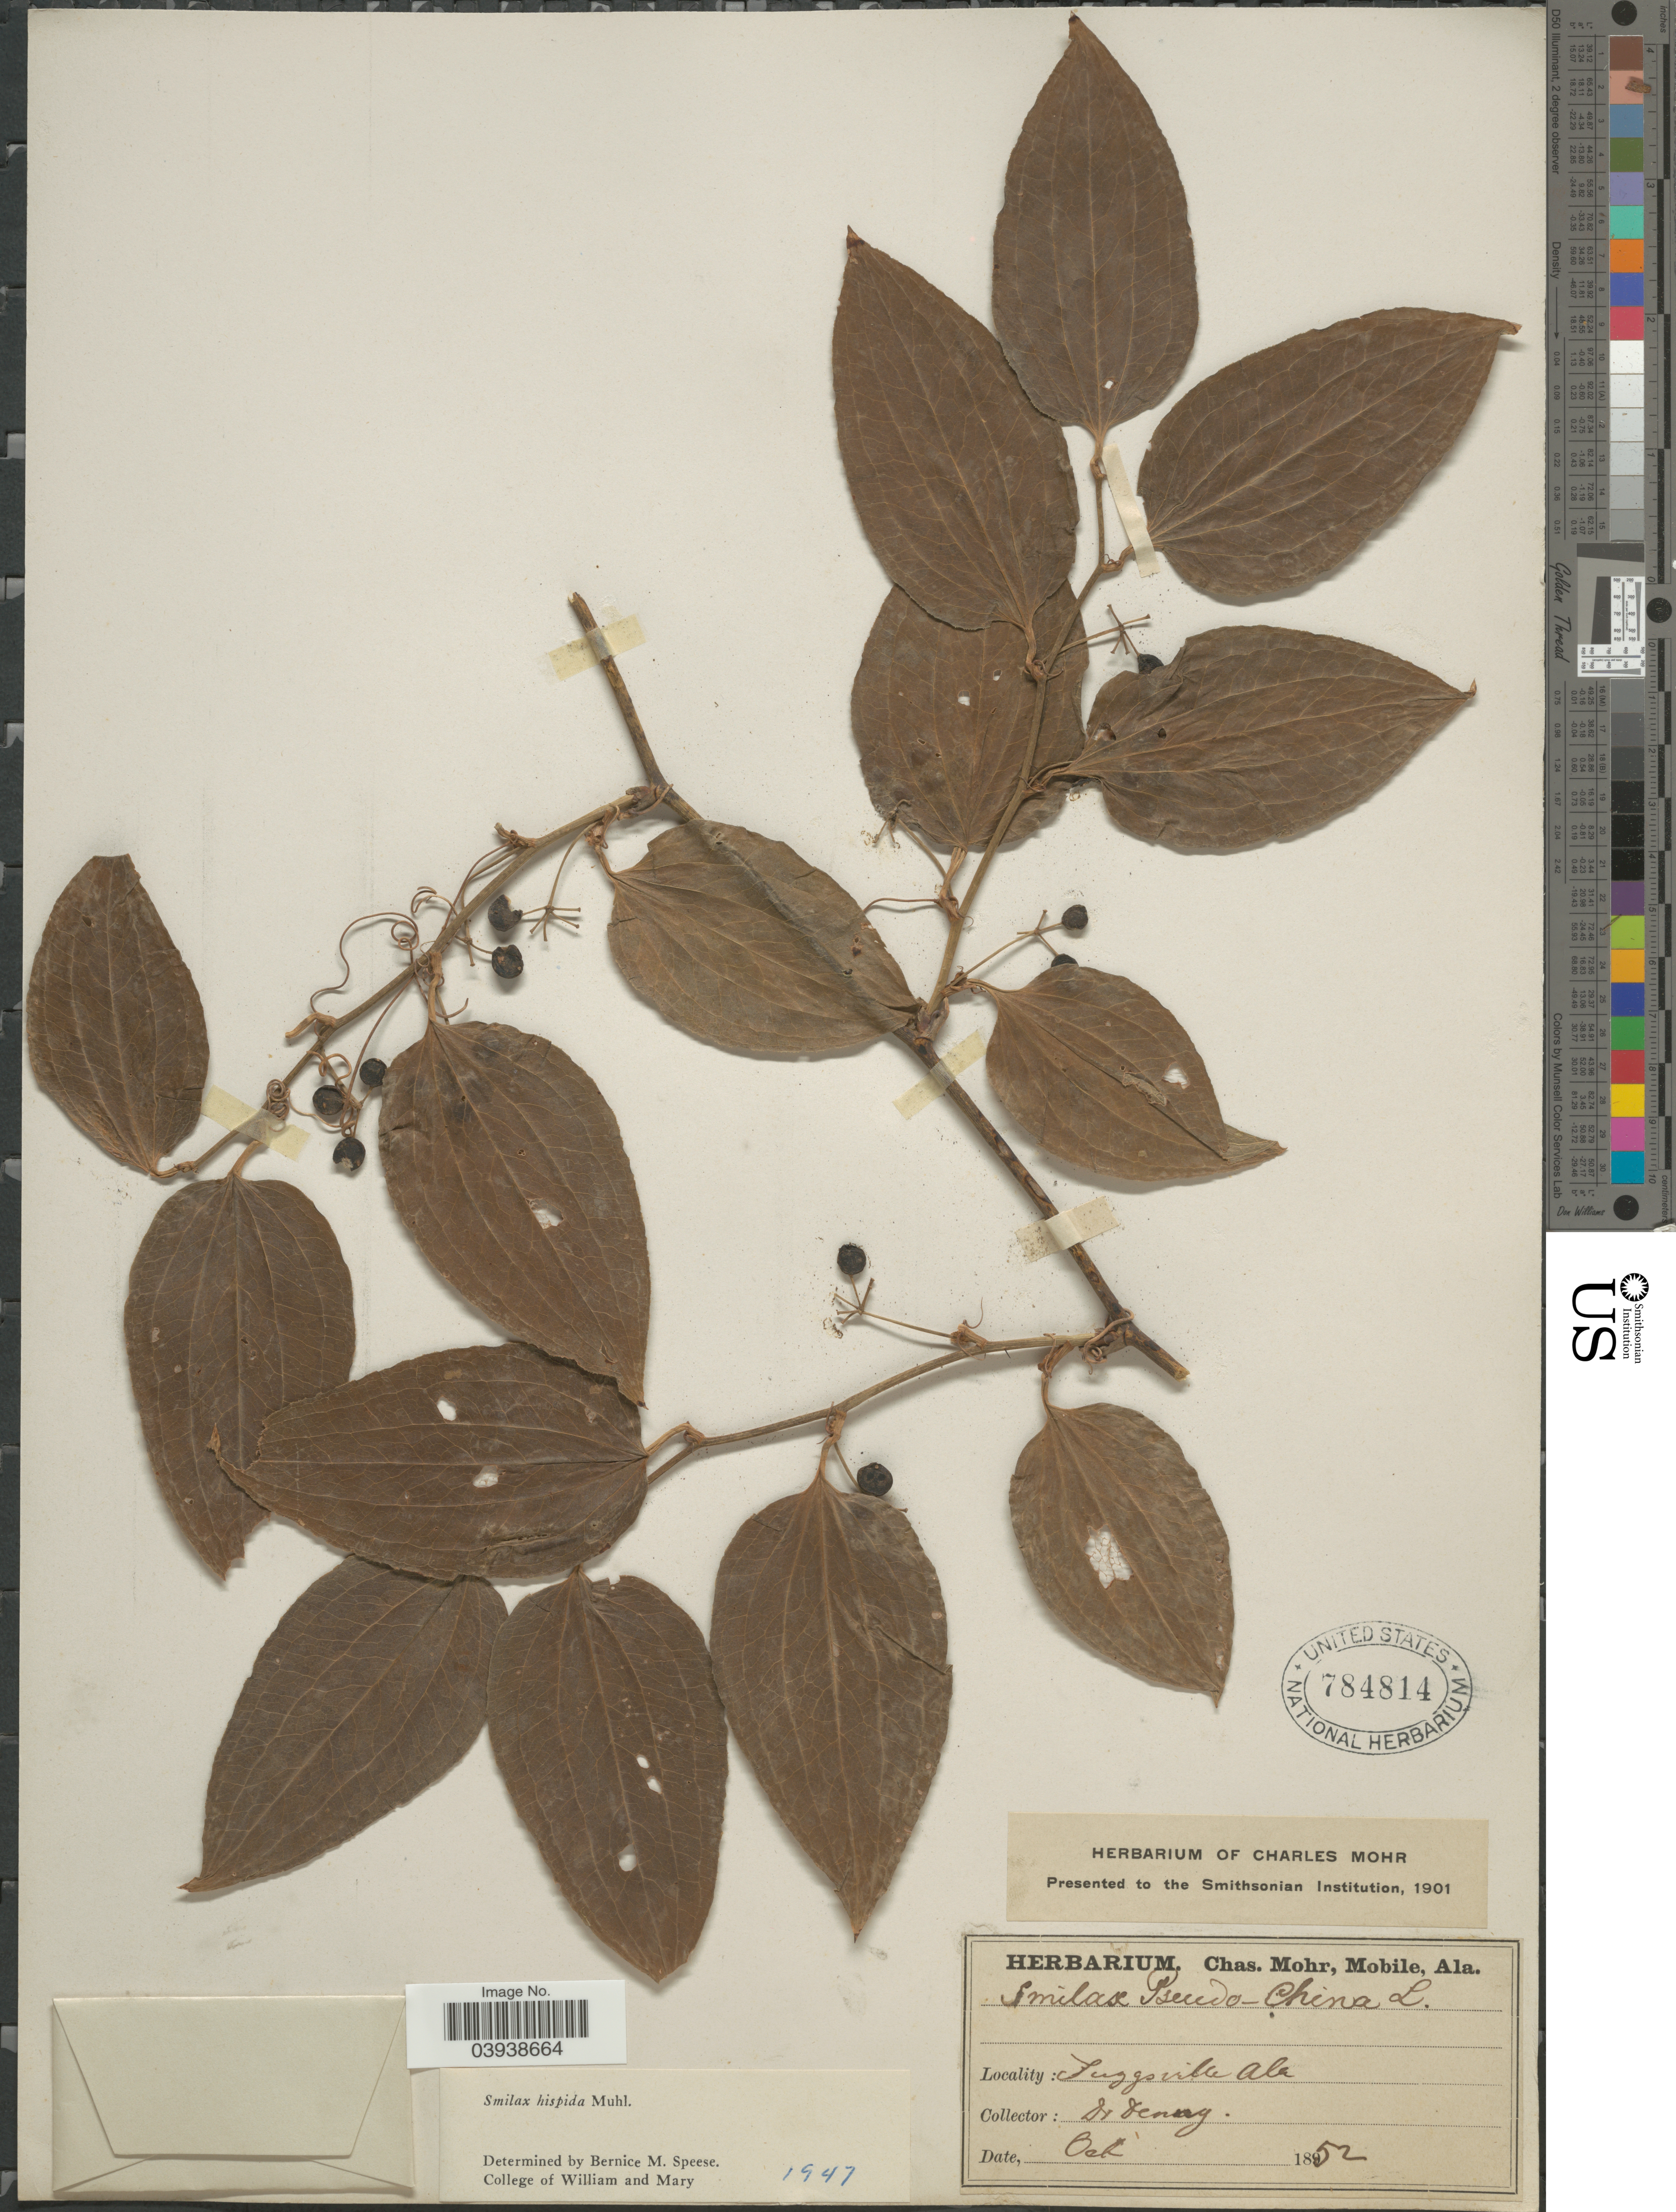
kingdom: Plantae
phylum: Tracheophyta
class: Liliopsida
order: Liliales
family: Smilacaceae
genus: Smilax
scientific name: Smilax hispida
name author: Raf.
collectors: Denny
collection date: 1852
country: United States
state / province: Alabama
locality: Suggsville.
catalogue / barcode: US 784814